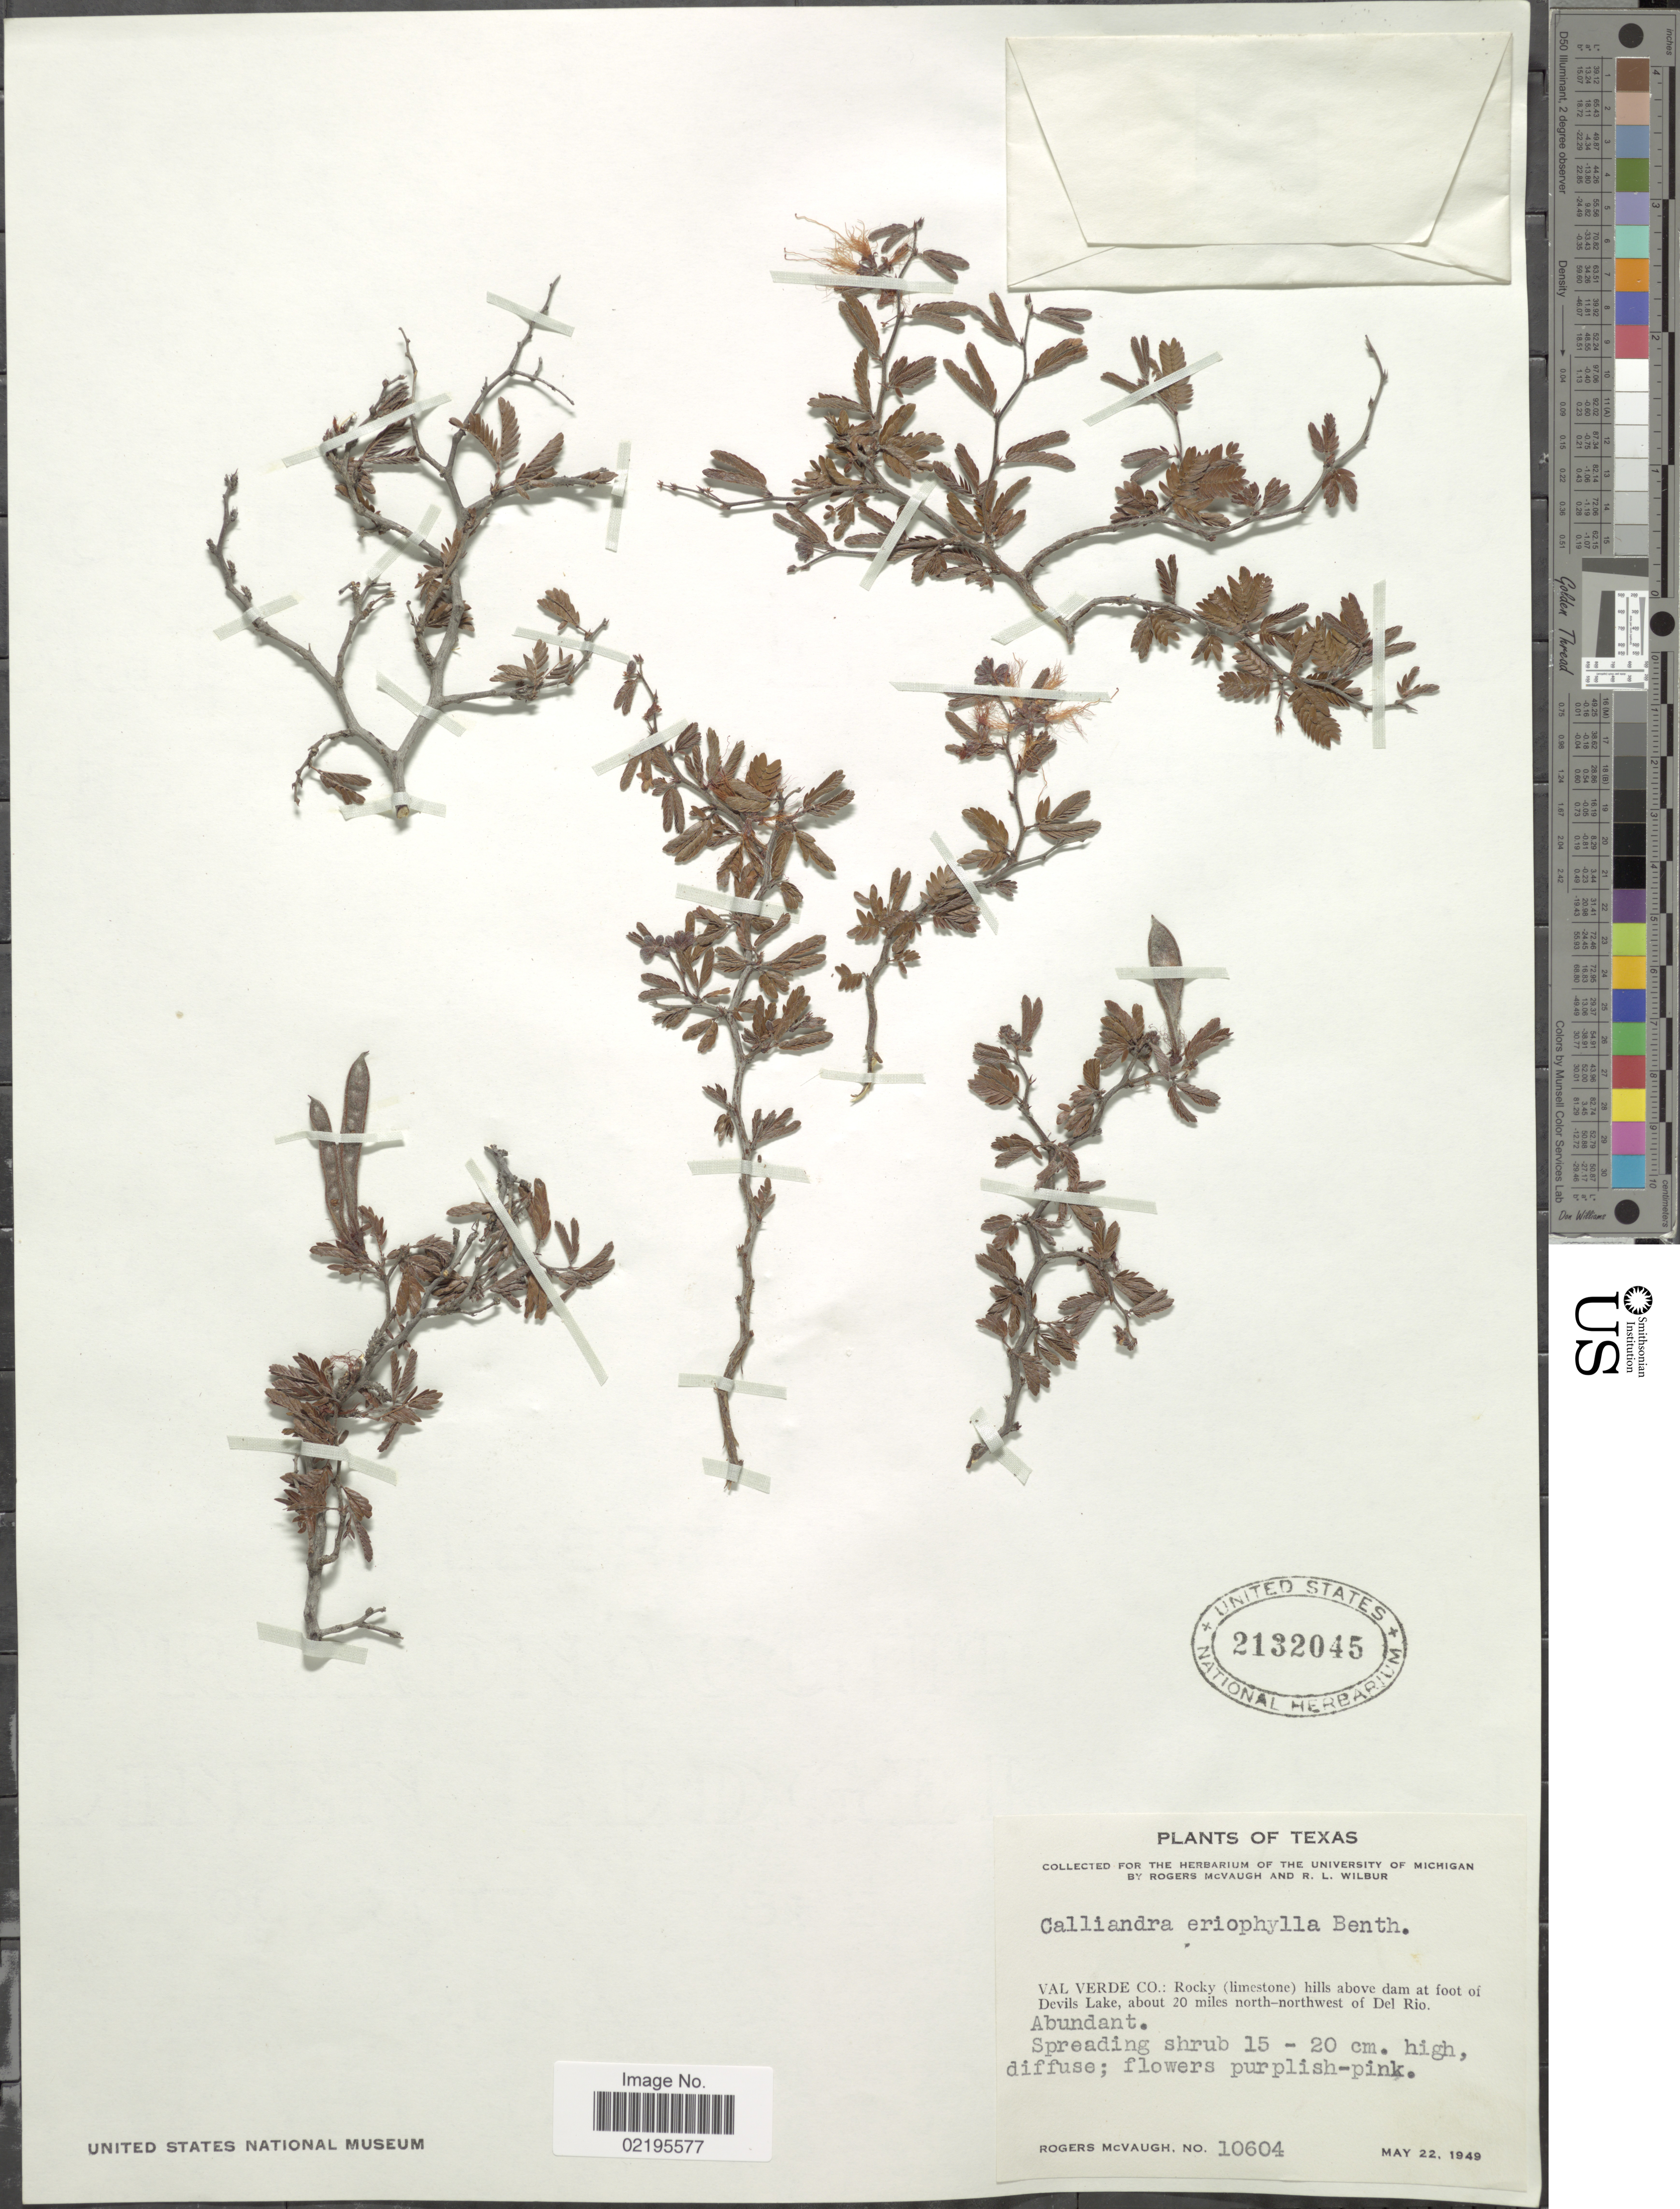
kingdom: Plantae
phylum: Tracheophyta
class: Magnoliopsida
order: Fabales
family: Fabaceae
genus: Calliandra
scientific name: Calliandra eriophylla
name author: Benth.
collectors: R. McVaugh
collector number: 10604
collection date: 1949-05-22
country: United States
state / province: Texas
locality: Val Verde Co.: Rocky (limestone) hills above dam at foot of Devils Lake, about 20 miles north-northwest of Del Rio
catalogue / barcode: US 2132045